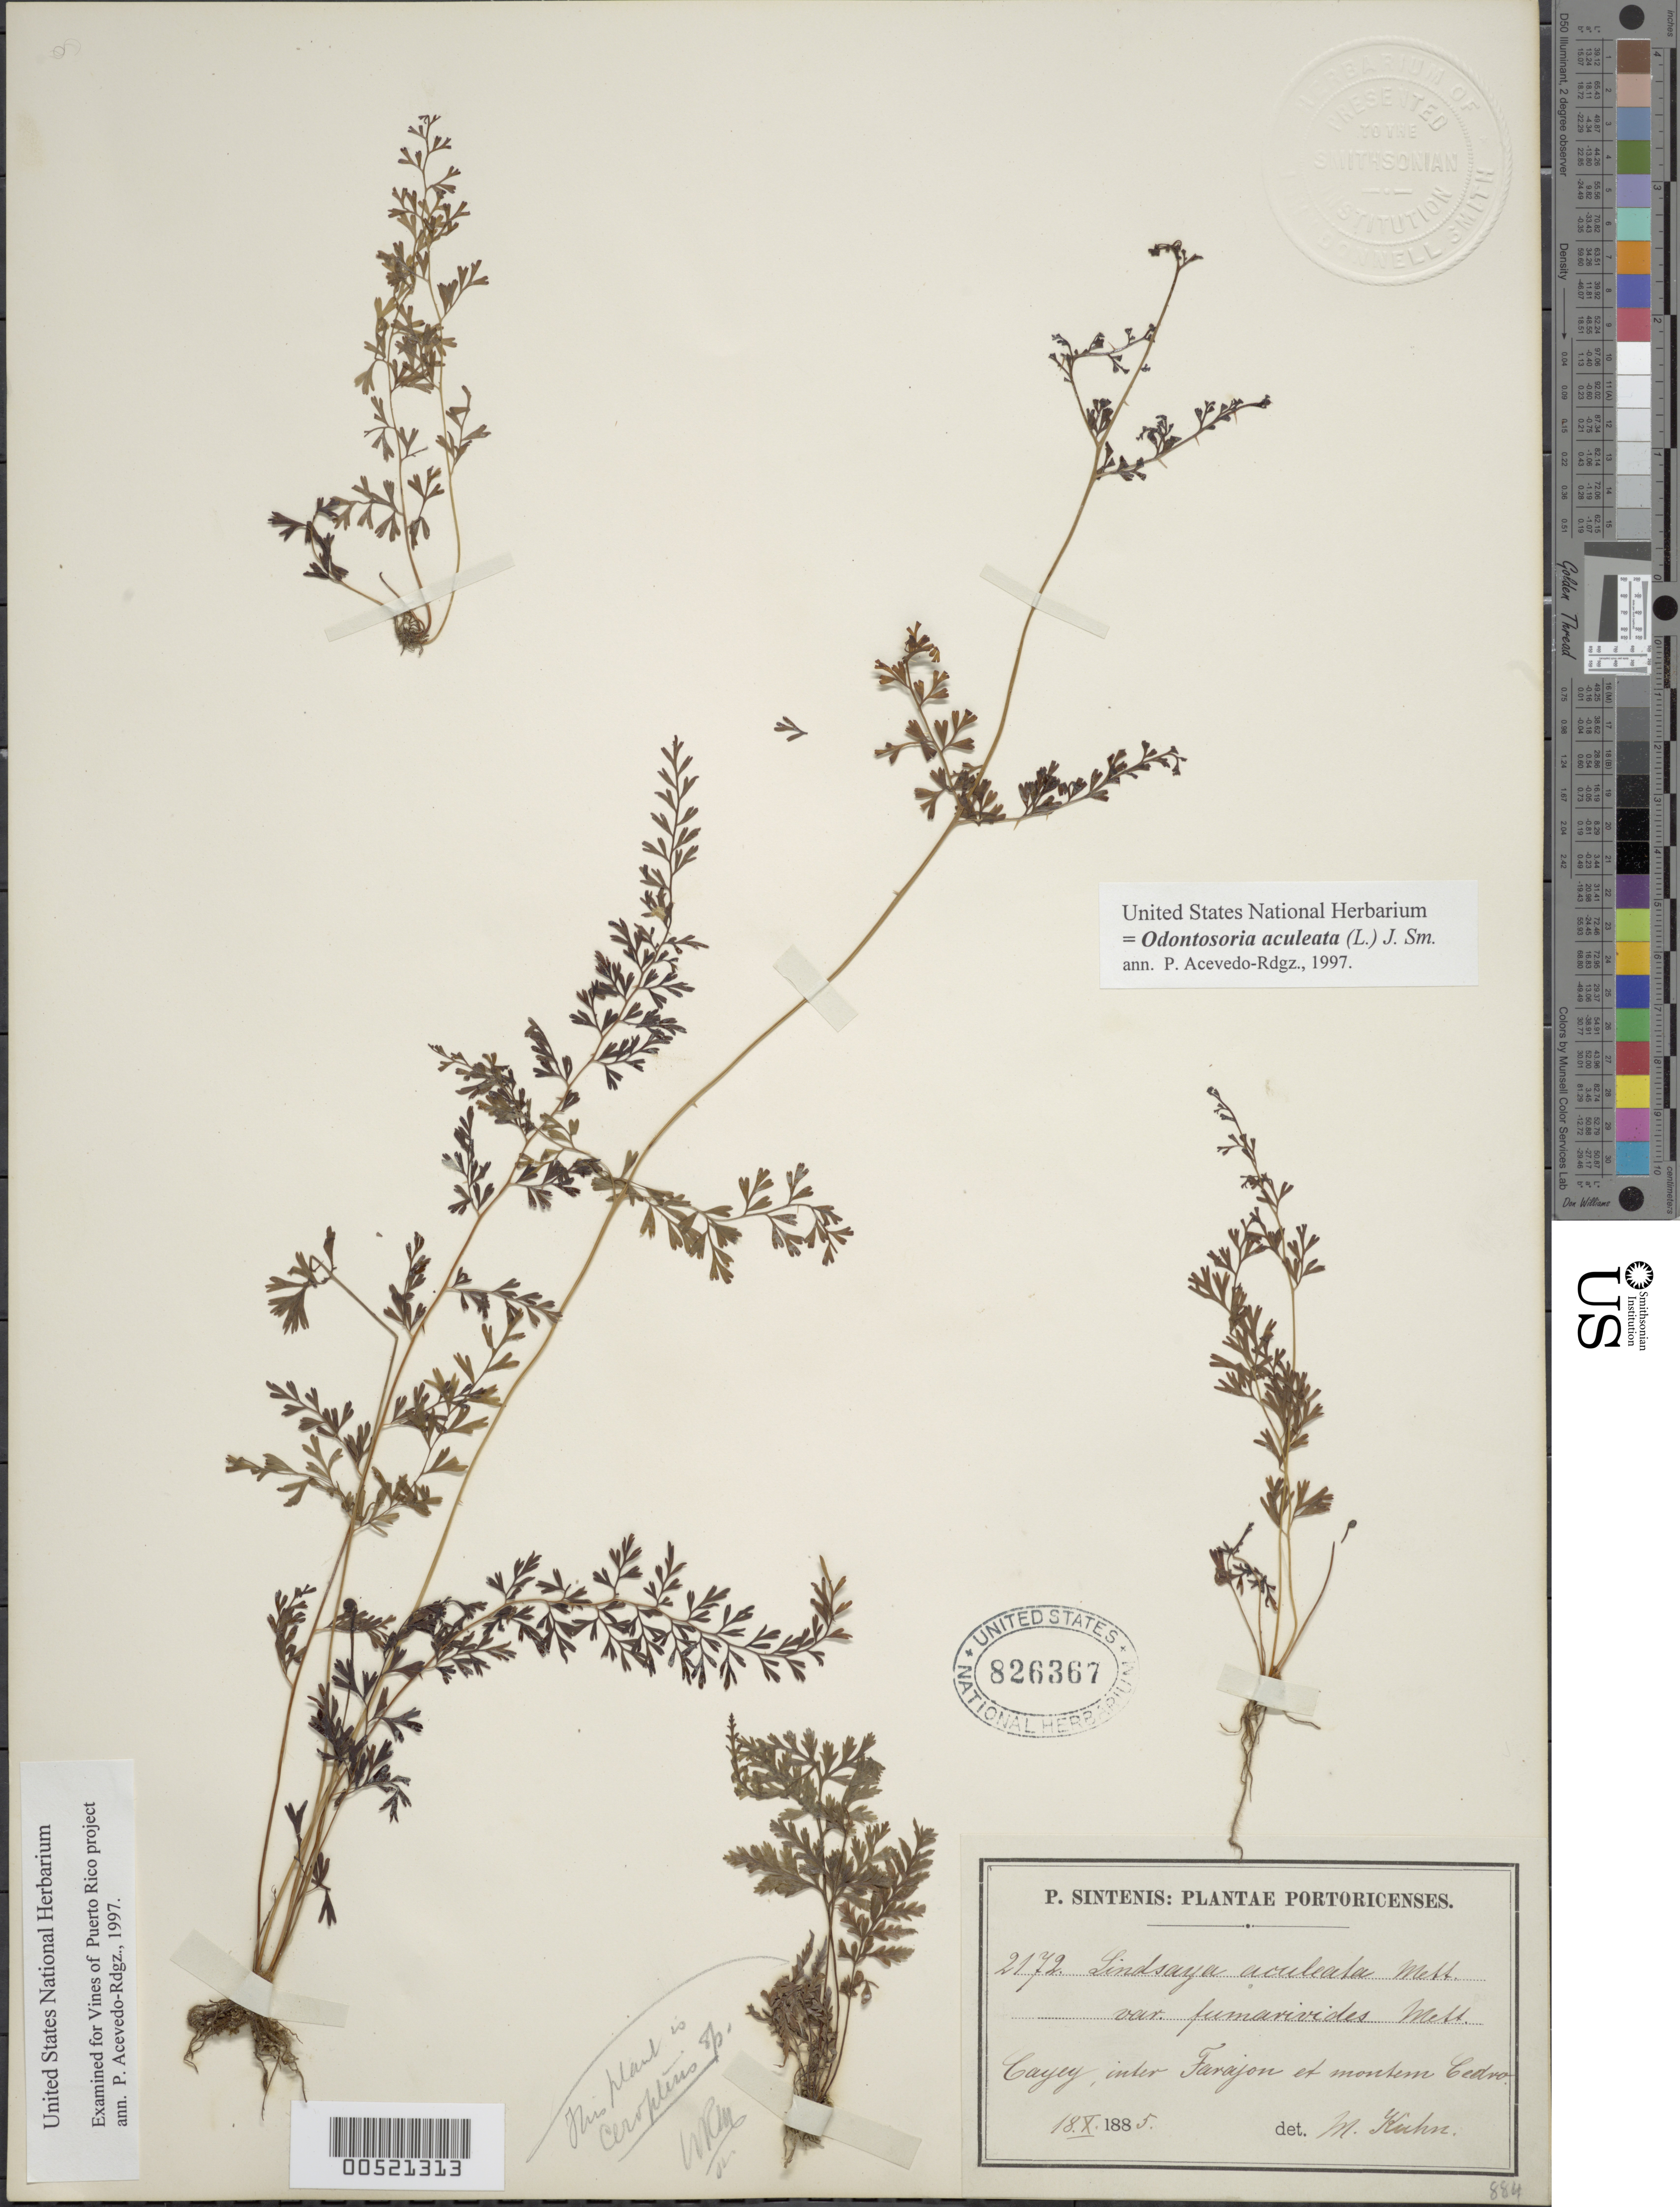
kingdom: Plantae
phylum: Tracheophyta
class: Polypodiopsida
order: Polypodiales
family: Lindsaeaceae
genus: Odontosoria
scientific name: Odontosoria aculeata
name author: (L.) J. Sm.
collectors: P. Sintenis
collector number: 2172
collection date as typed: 18 Oct 1885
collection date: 1885-10-18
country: Puerto Rico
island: Greater Antilles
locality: Cayey, bet Farayon and Cedro mts.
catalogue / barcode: US 826367